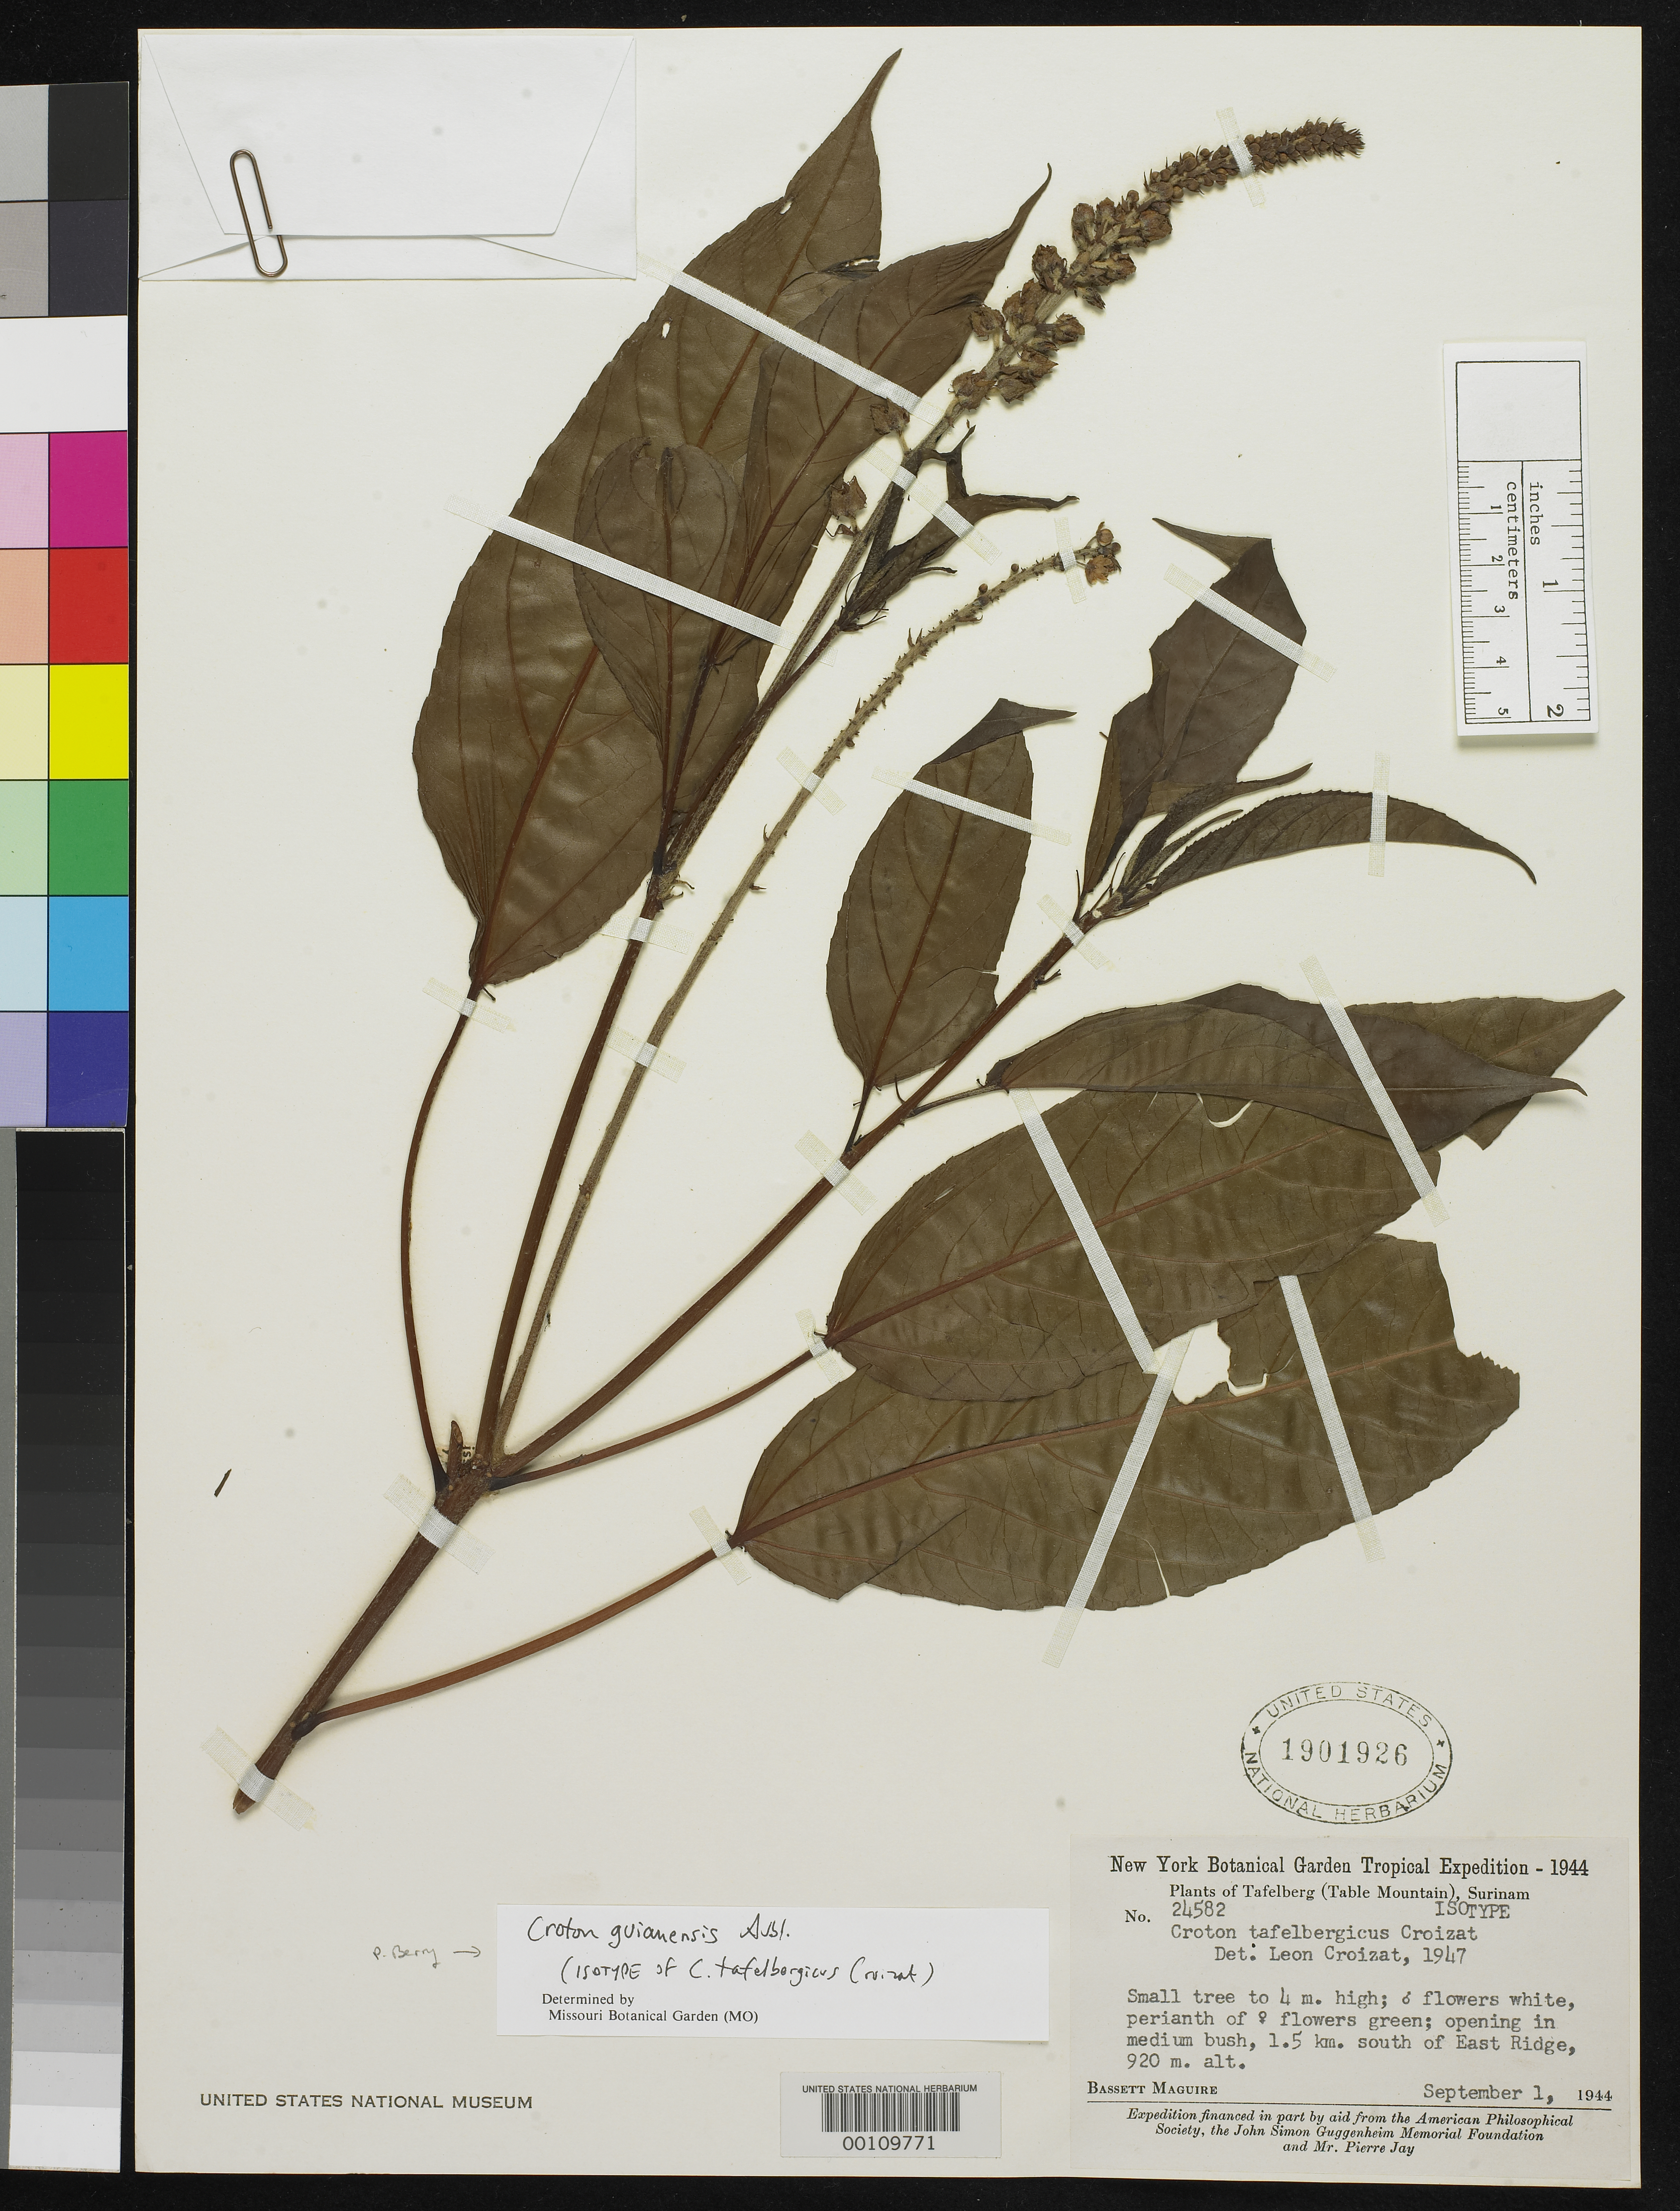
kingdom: Plantae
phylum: Tracheophyta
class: Magnoliopsida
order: Malpighiales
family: Euphorbiaceae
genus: Croton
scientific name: Croton tafelbergicus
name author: Croizat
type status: Isotype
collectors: B. Maguire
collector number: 24582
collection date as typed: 01 Sep 1944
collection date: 1944-09-01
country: Suriname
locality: Tafelberg.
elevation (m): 920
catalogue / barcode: US 1901926